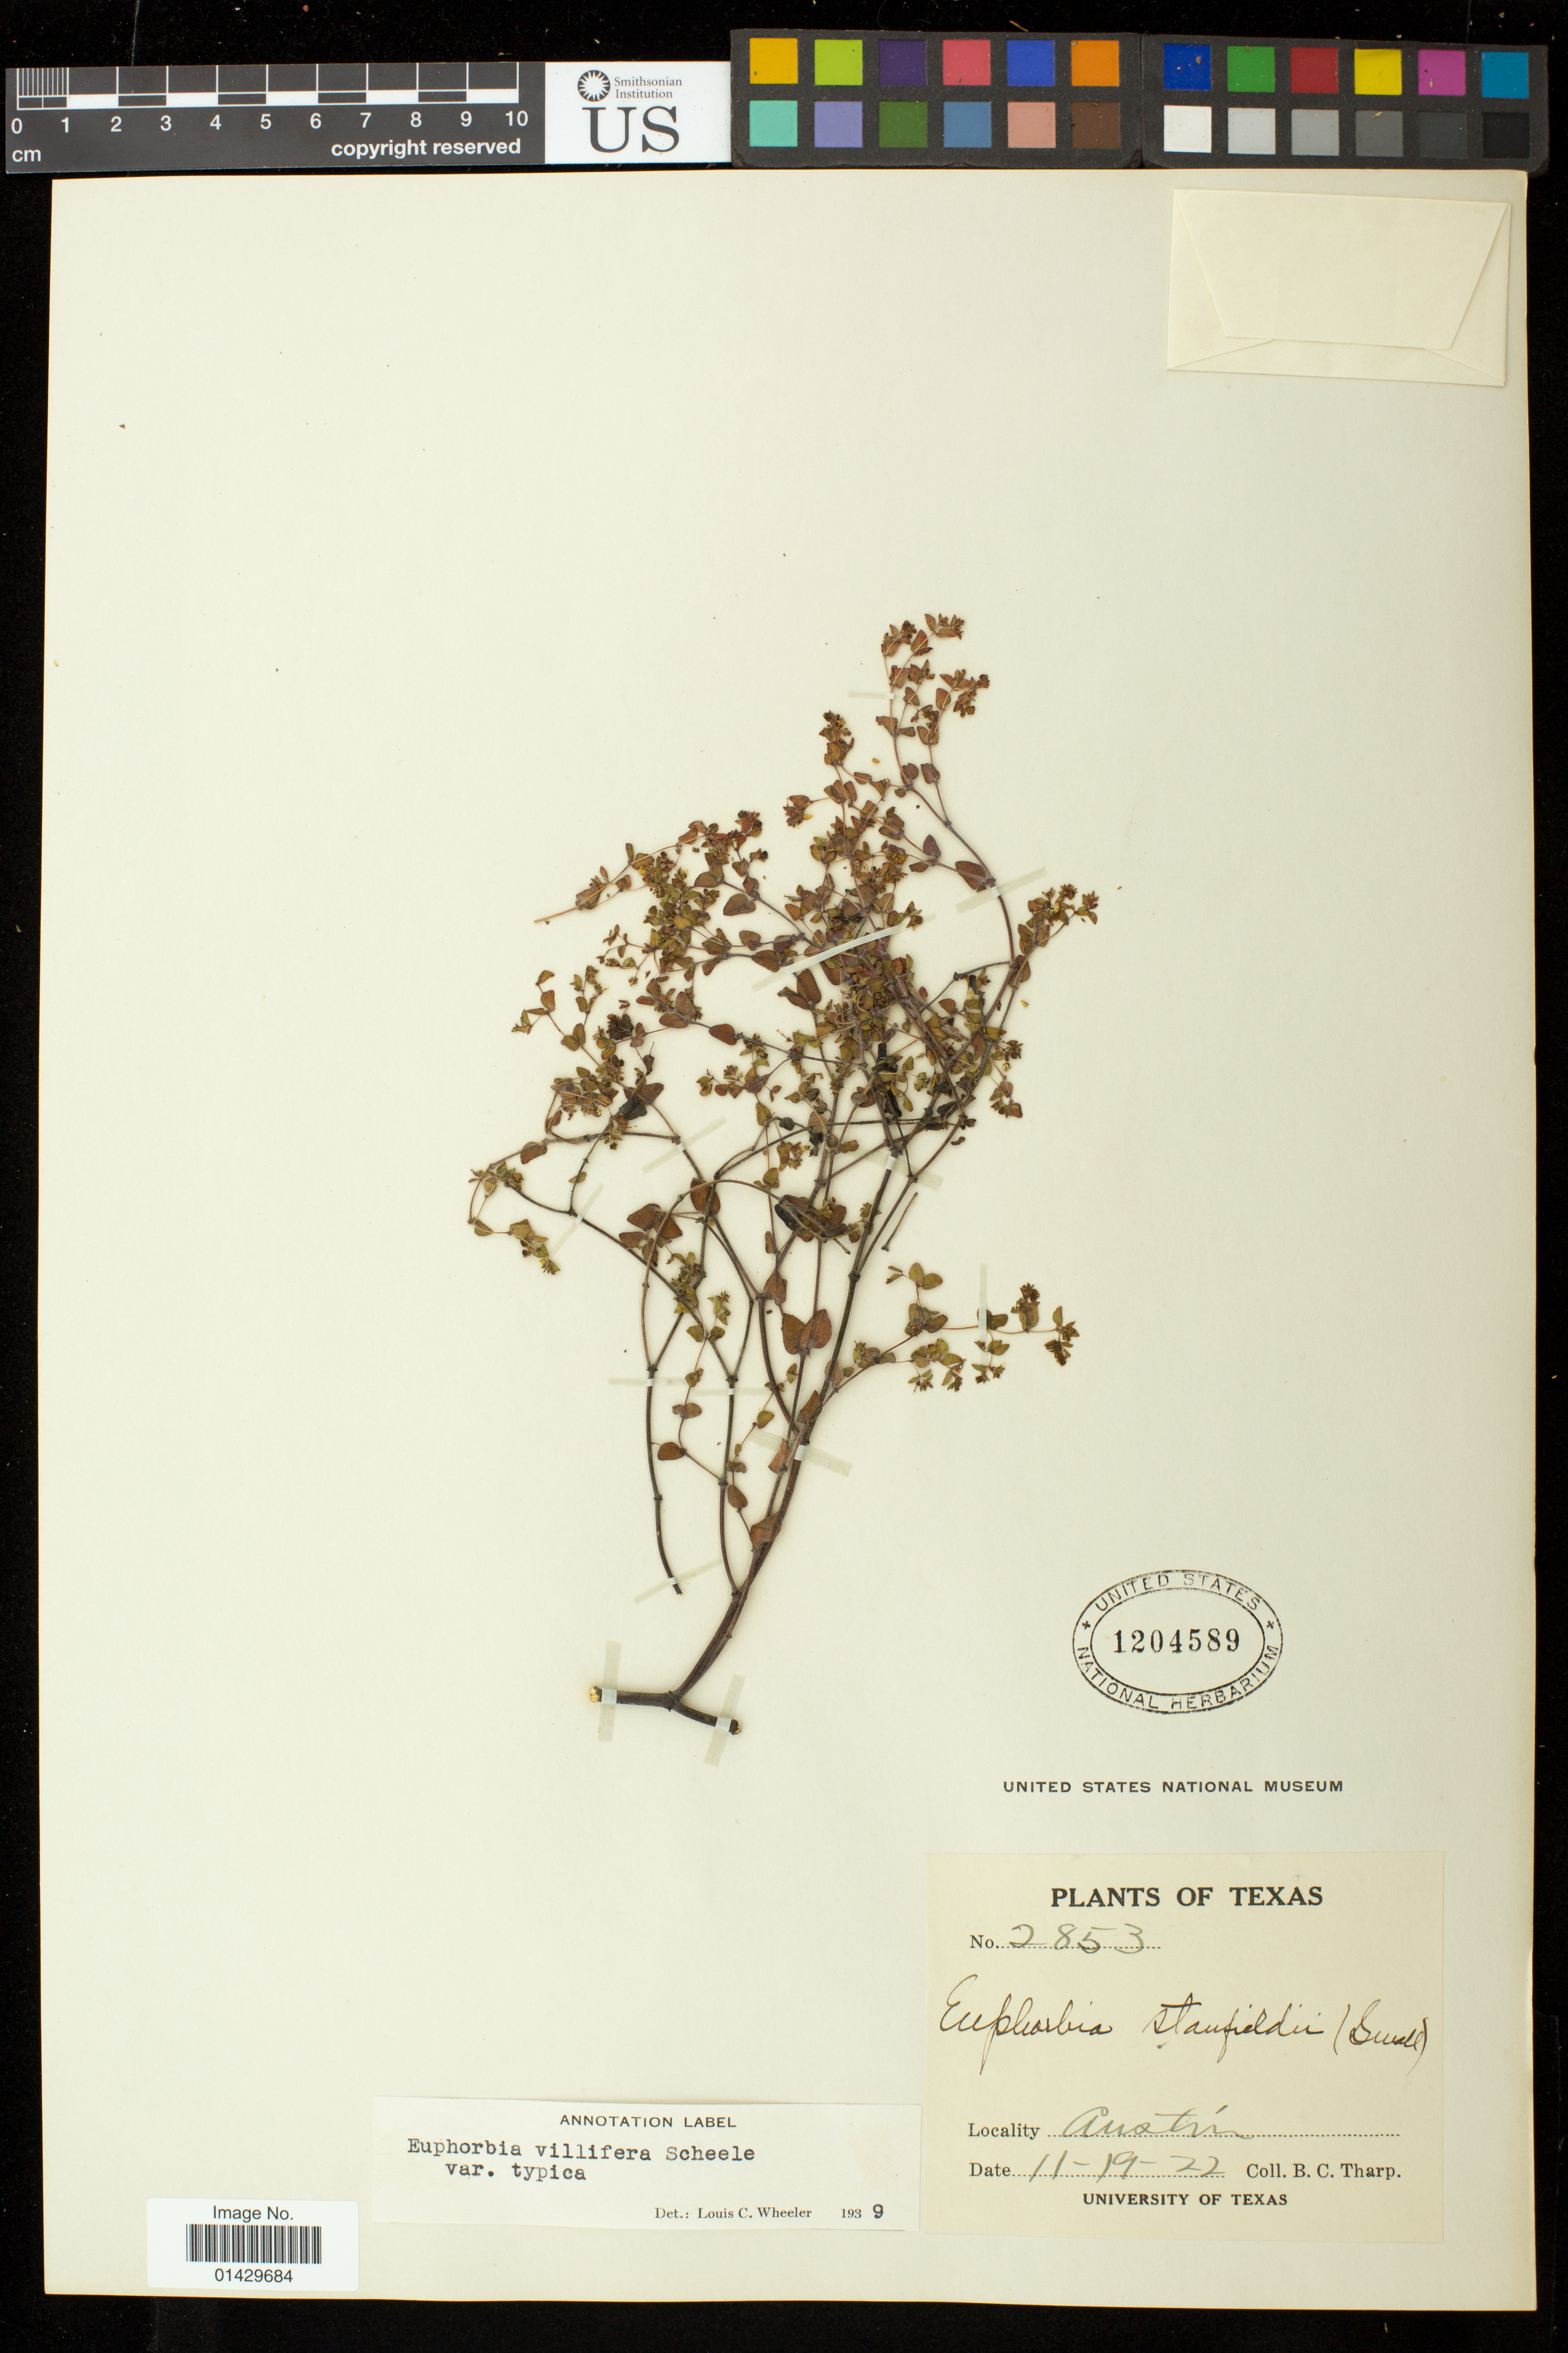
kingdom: Plantae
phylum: Tracheophyta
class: Magnoliopsida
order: Malpighiales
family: Euphorbiaceae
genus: Euphorbia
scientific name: Euphorbia villifera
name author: Scheele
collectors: B. C. Tharp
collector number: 2853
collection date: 1922-11-19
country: United States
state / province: Texas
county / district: Travis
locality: Austin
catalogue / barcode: US 1204589